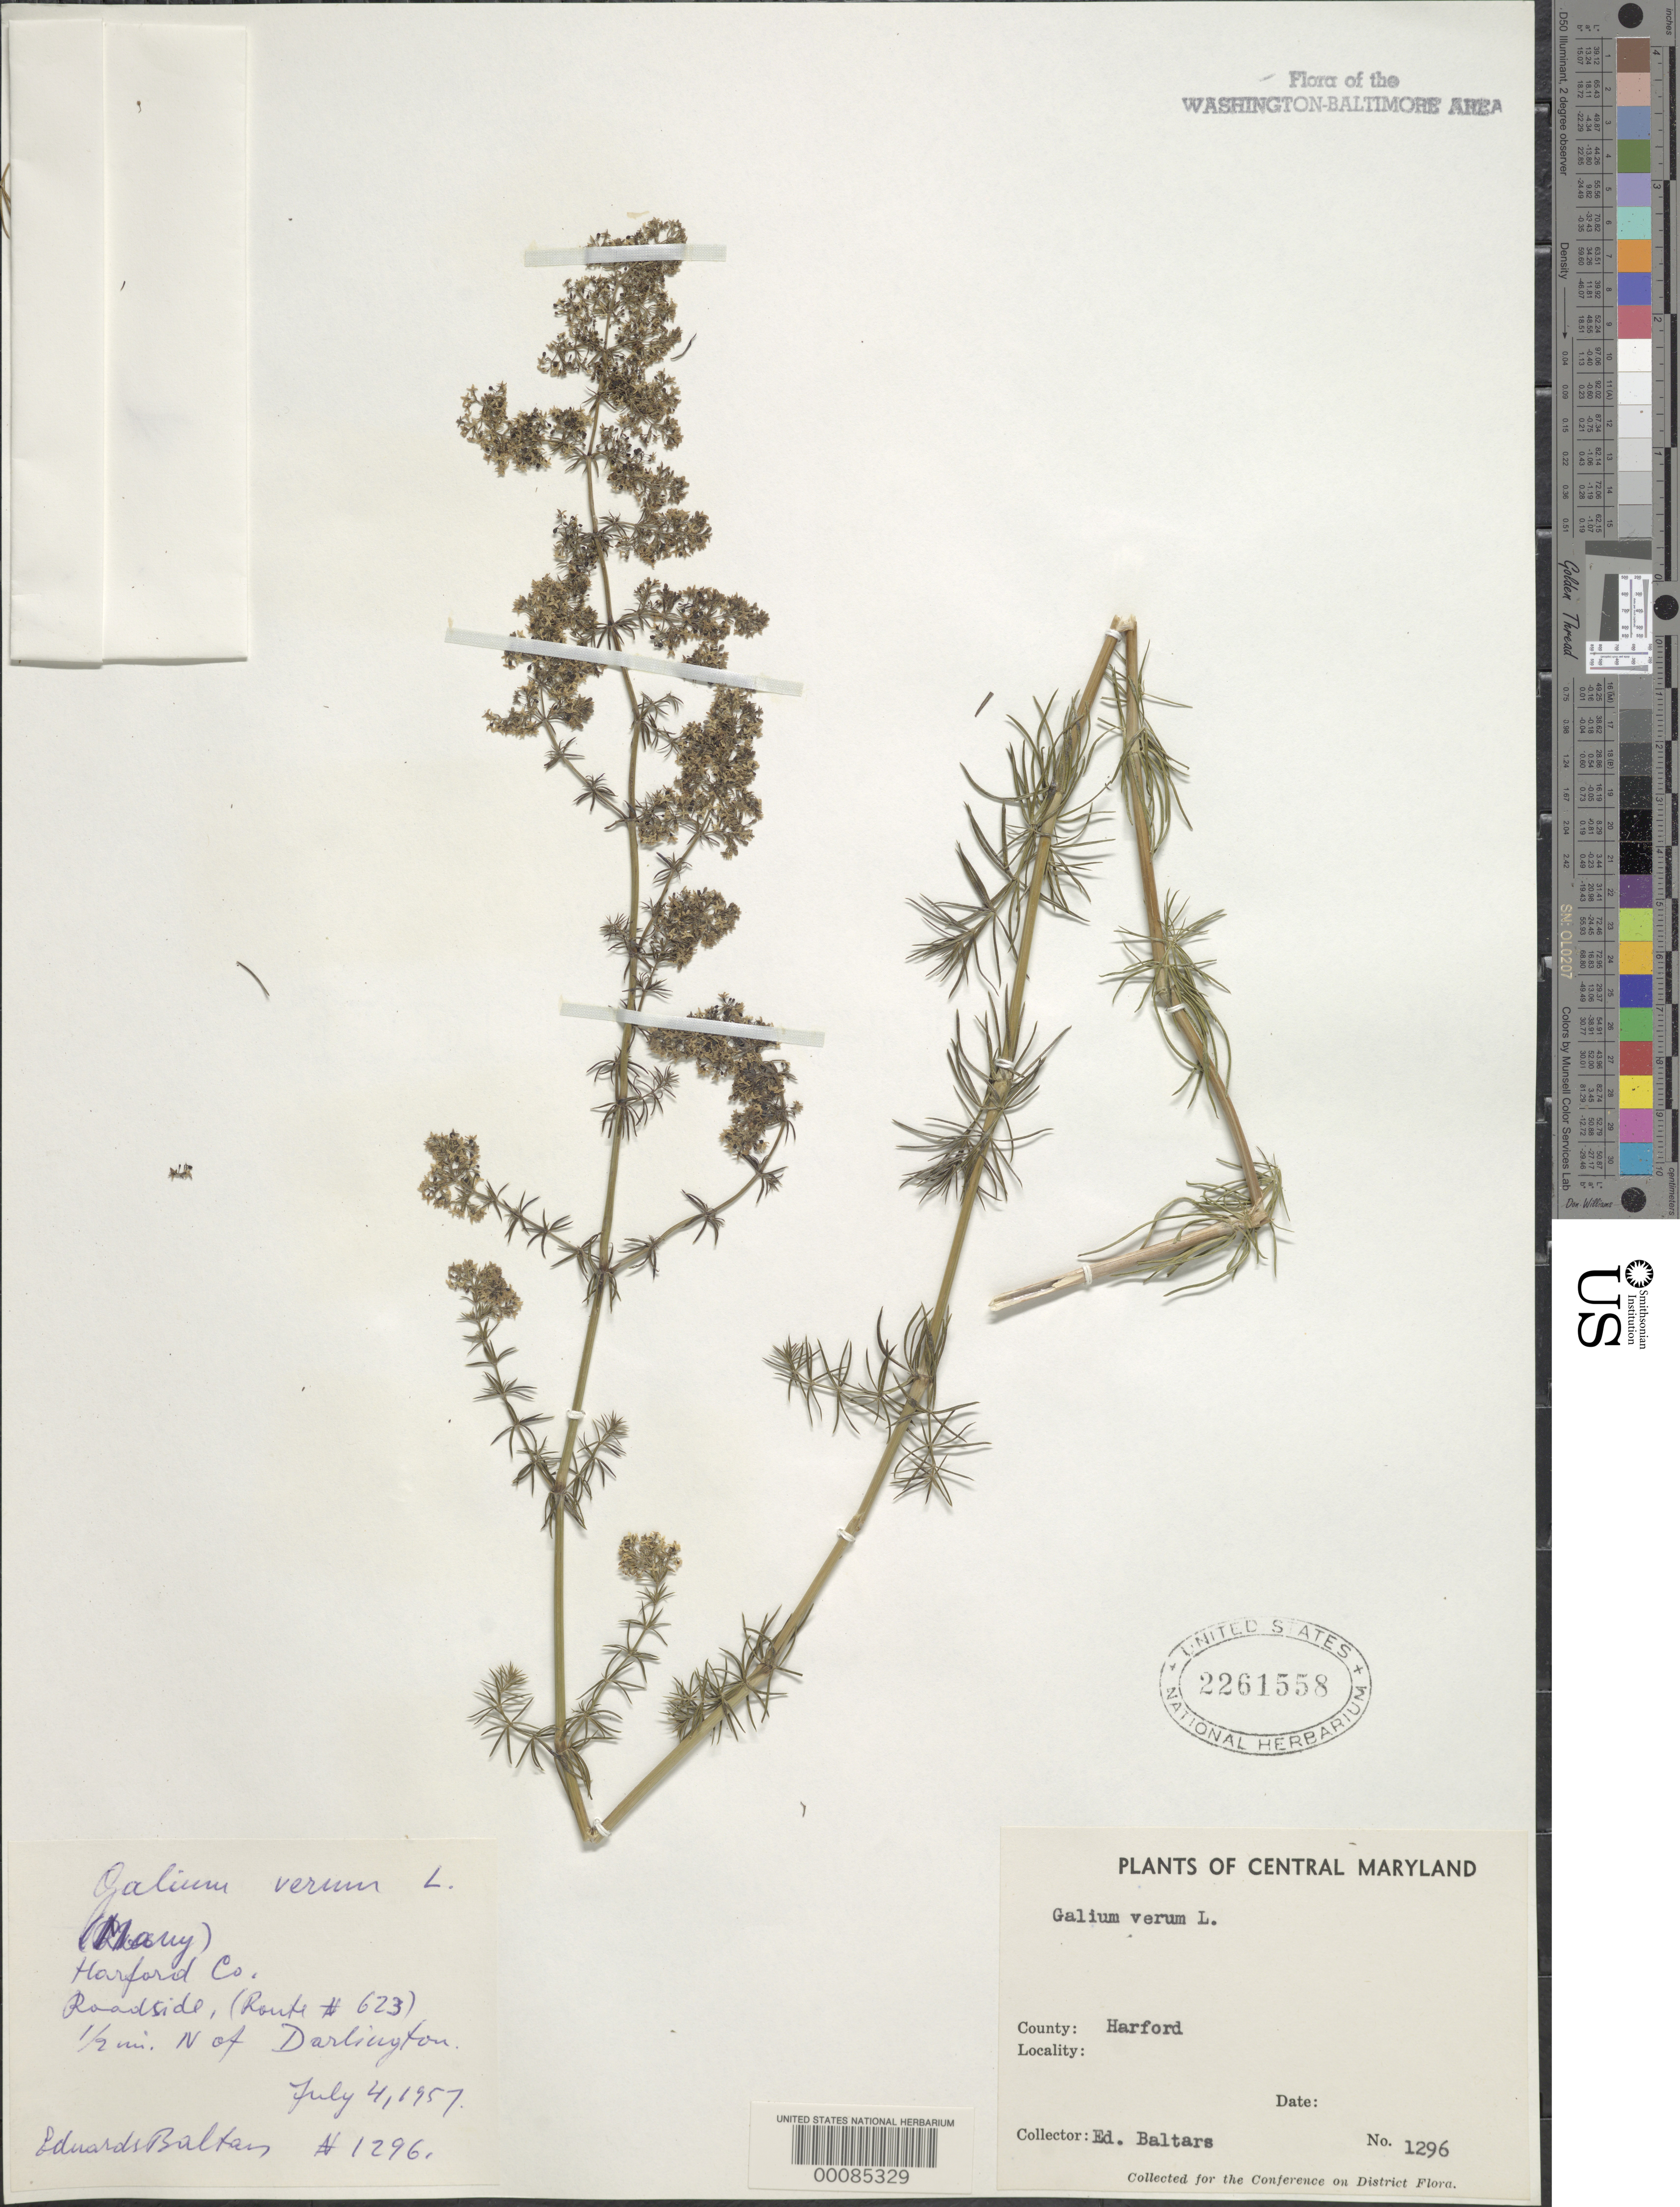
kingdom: Plantae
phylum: Tracheophyta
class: Magnoliopsida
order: Gentianales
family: Rubiaceae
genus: Galium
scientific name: Galium verum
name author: L.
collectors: E. Baltars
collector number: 1296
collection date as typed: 04 Jul 1957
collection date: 1957-07-04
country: United States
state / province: Maryland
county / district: Harford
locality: North of Darlington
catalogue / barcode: US 2261558